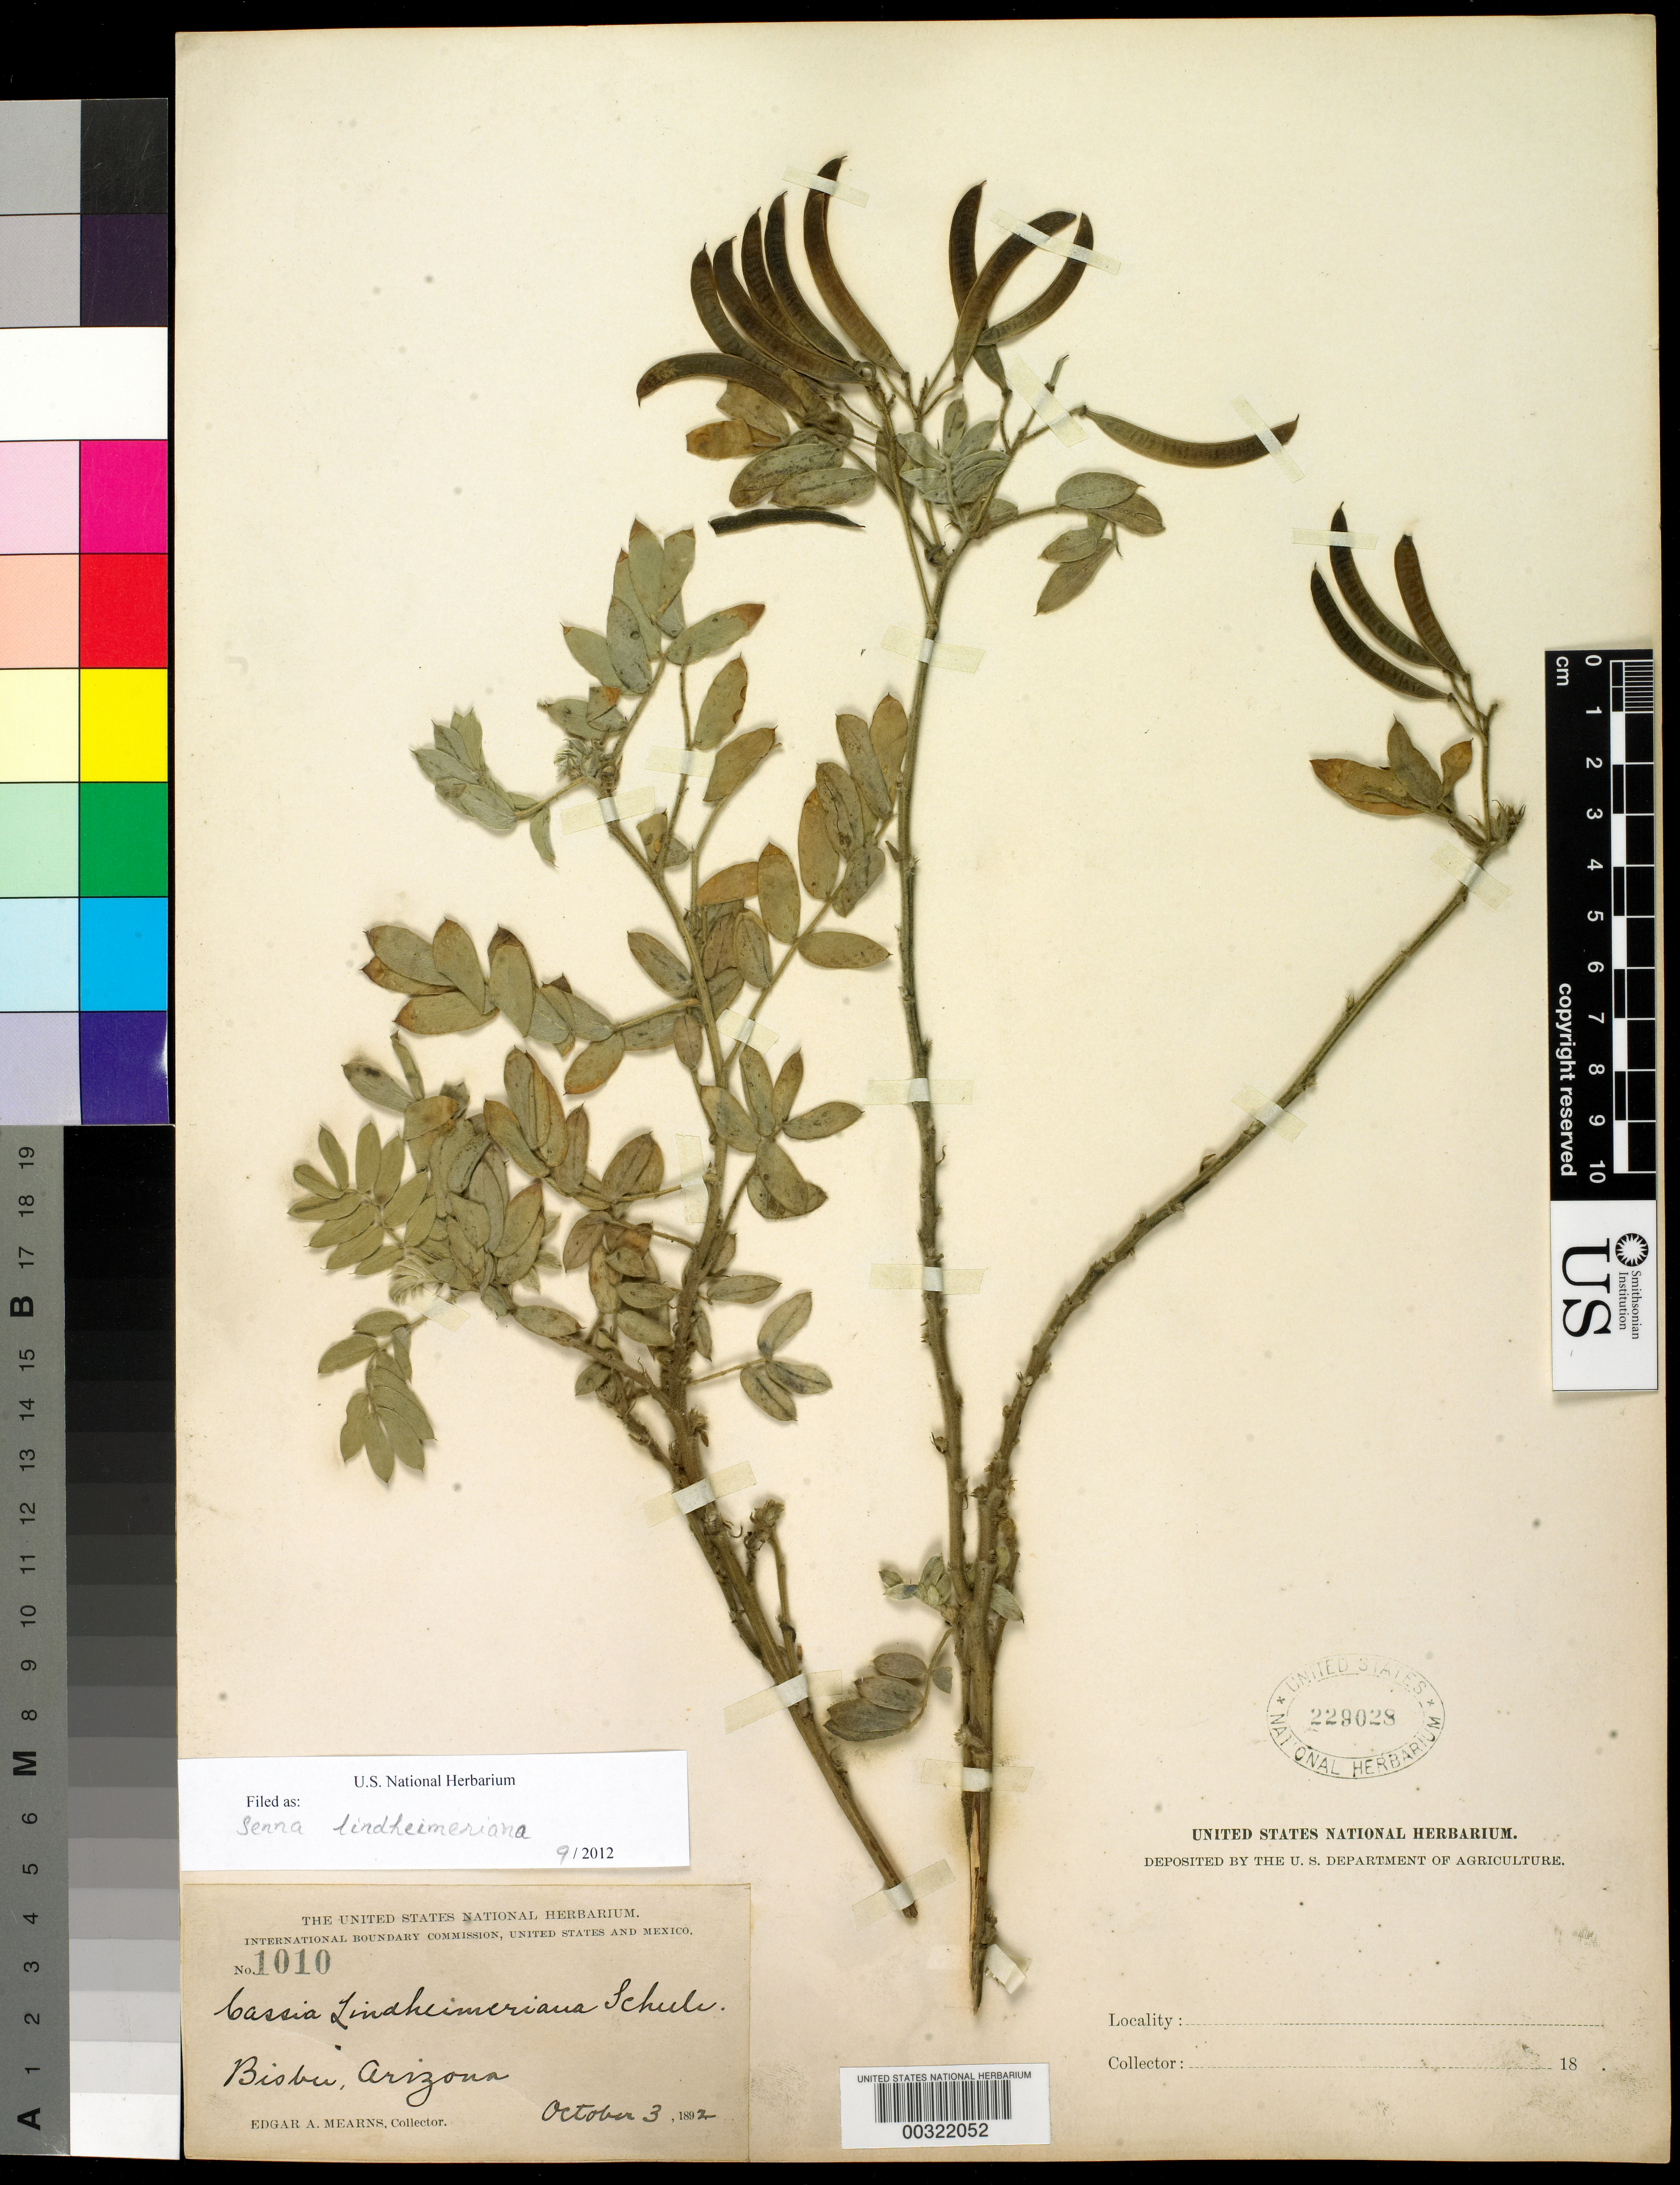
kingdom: Plantae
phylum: Tracheophyta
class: Magnoliopsida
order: Fabales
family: Fabaceae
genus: Senna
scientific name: Senna lindheimeriana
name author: (Scheele) H.S. Irwin & Barneby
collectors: E. A. Mearns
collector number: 1010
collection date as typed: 03 Oct 1892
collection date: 1892-10-03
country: United States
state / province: Arizona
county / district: Cochise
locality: Brisbee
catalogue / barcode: US 229028